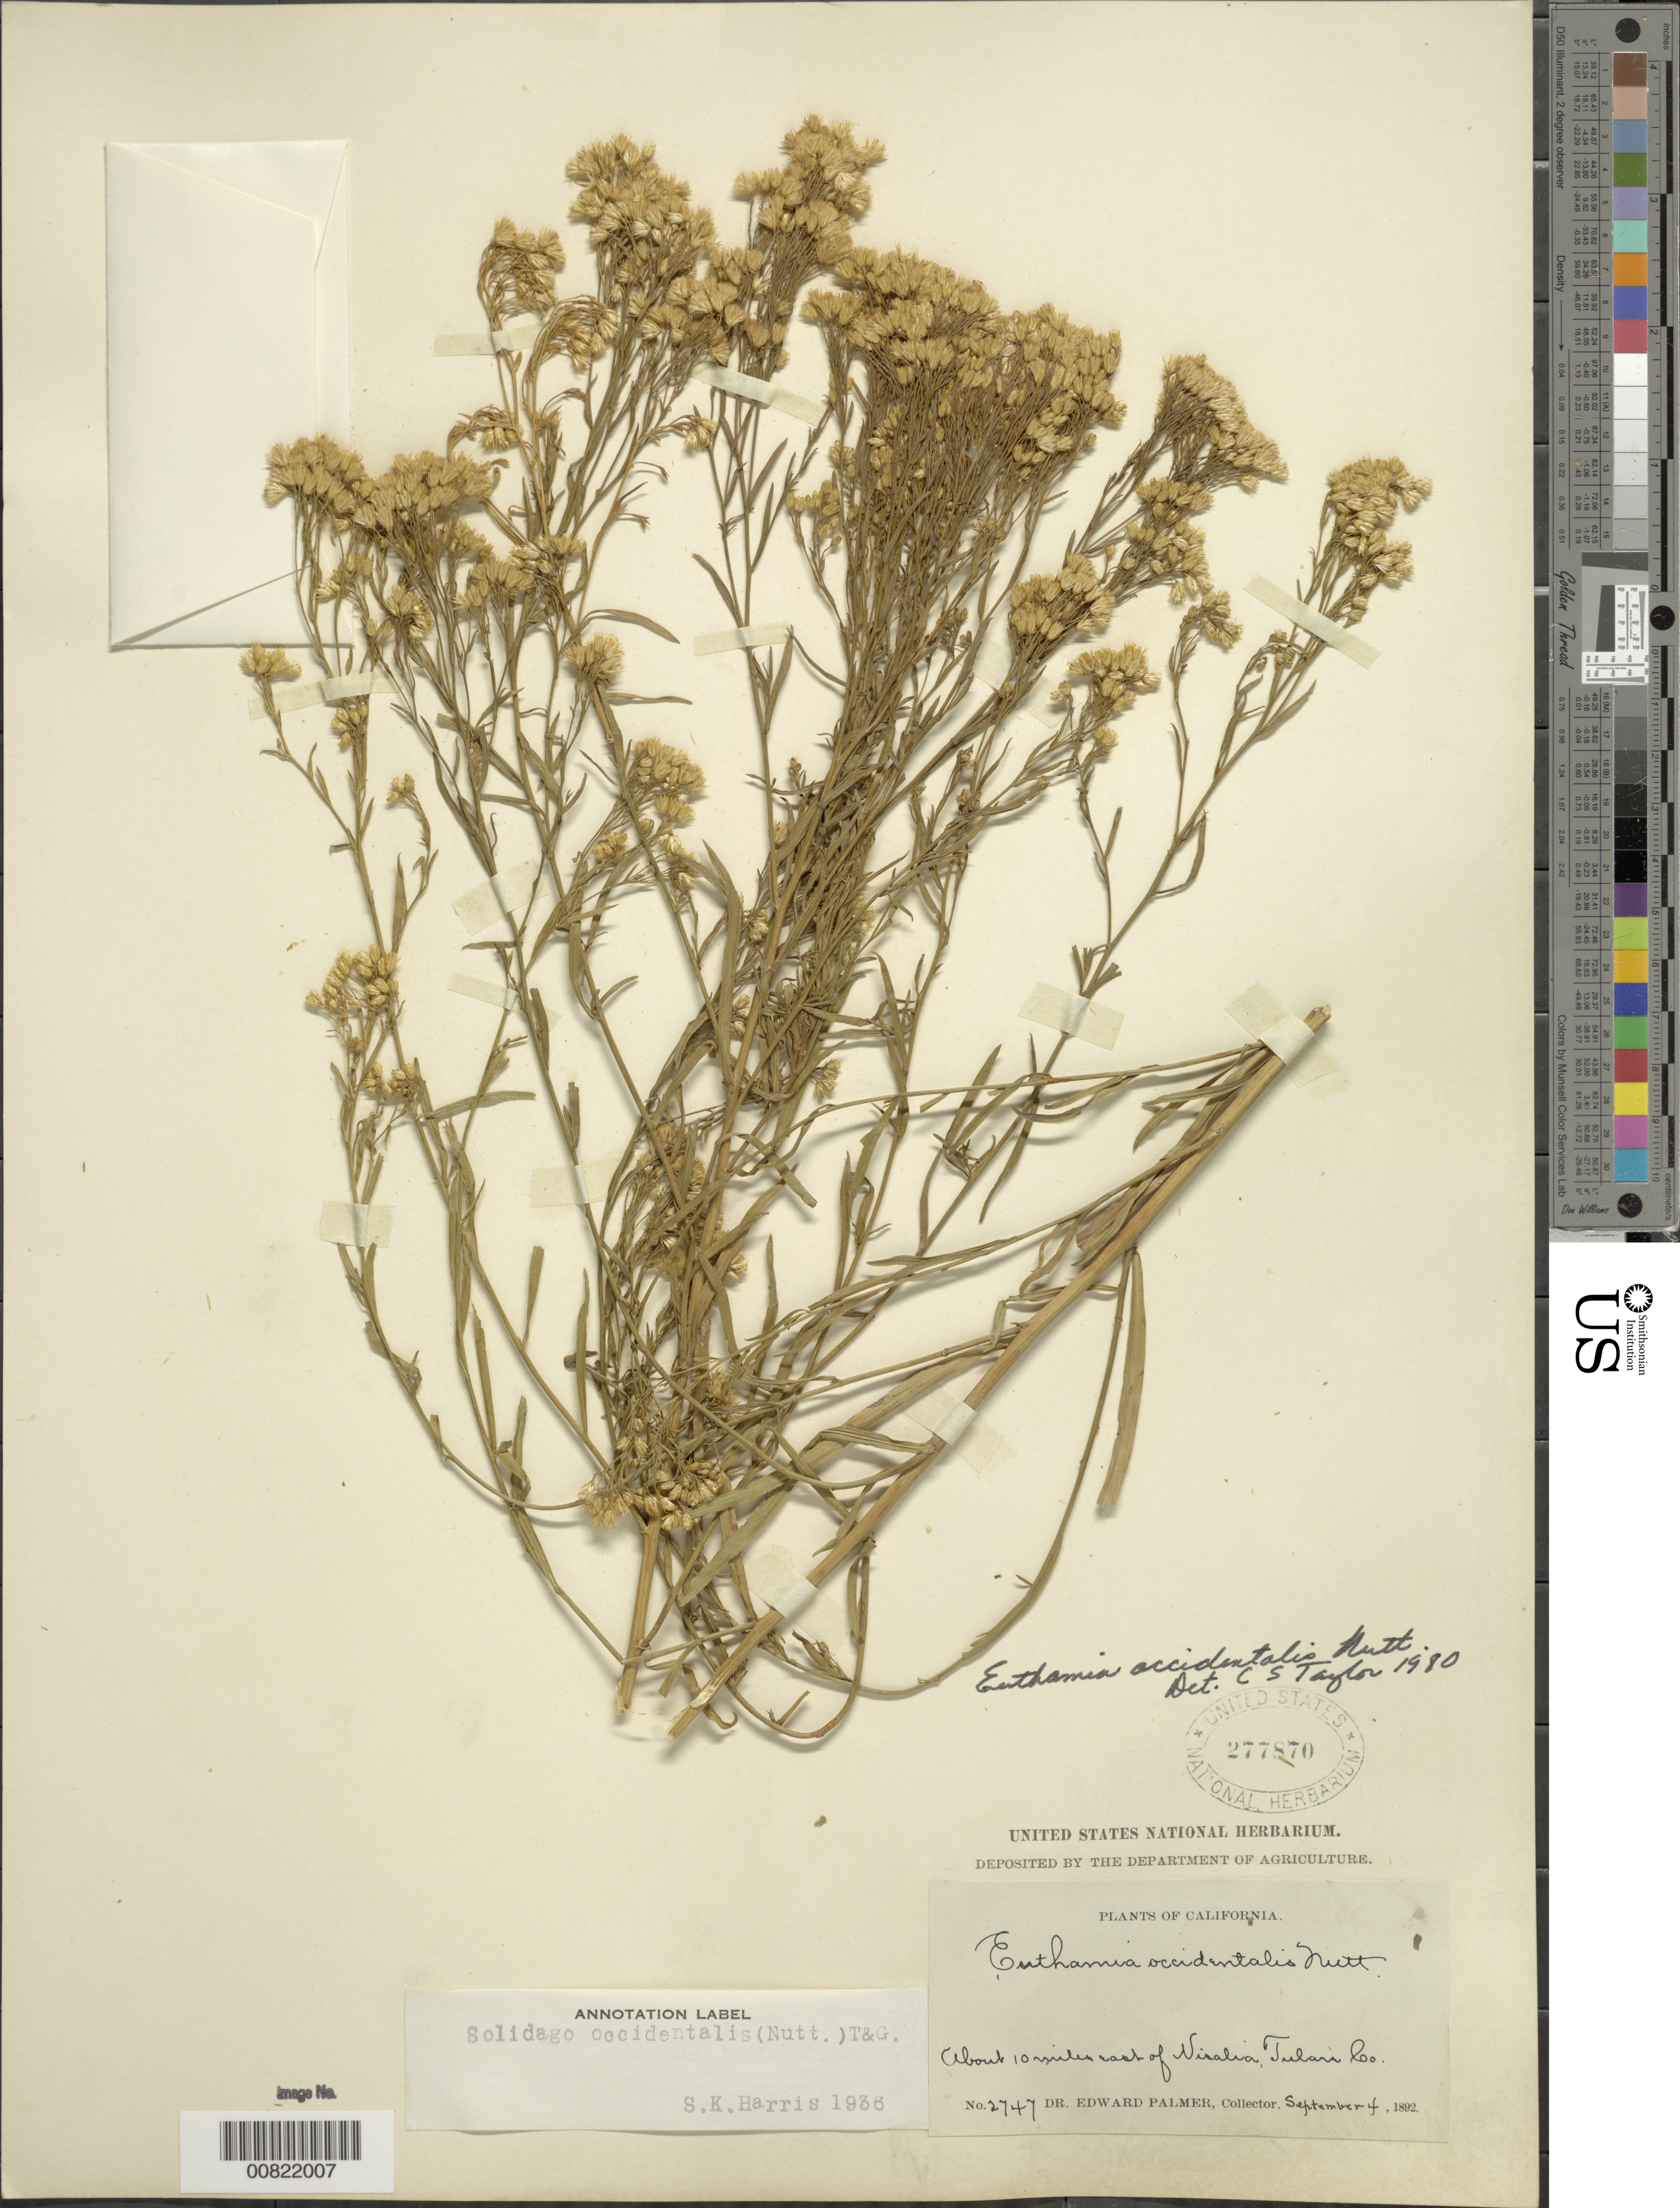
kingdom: Plantae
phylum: Tracheophyta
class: Magnoliopsida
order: Asterales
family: Asteraceae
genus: Euthamia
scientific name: Euthamia occidentalis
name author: Nutt.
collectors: E. Palmer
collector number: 2747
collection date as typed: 04 Sep 1892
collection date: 1892-09-04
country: United States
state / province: California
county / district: Tulare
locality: About 10 miles east of Visalia, Tulare County, California.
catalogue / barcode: US 277870